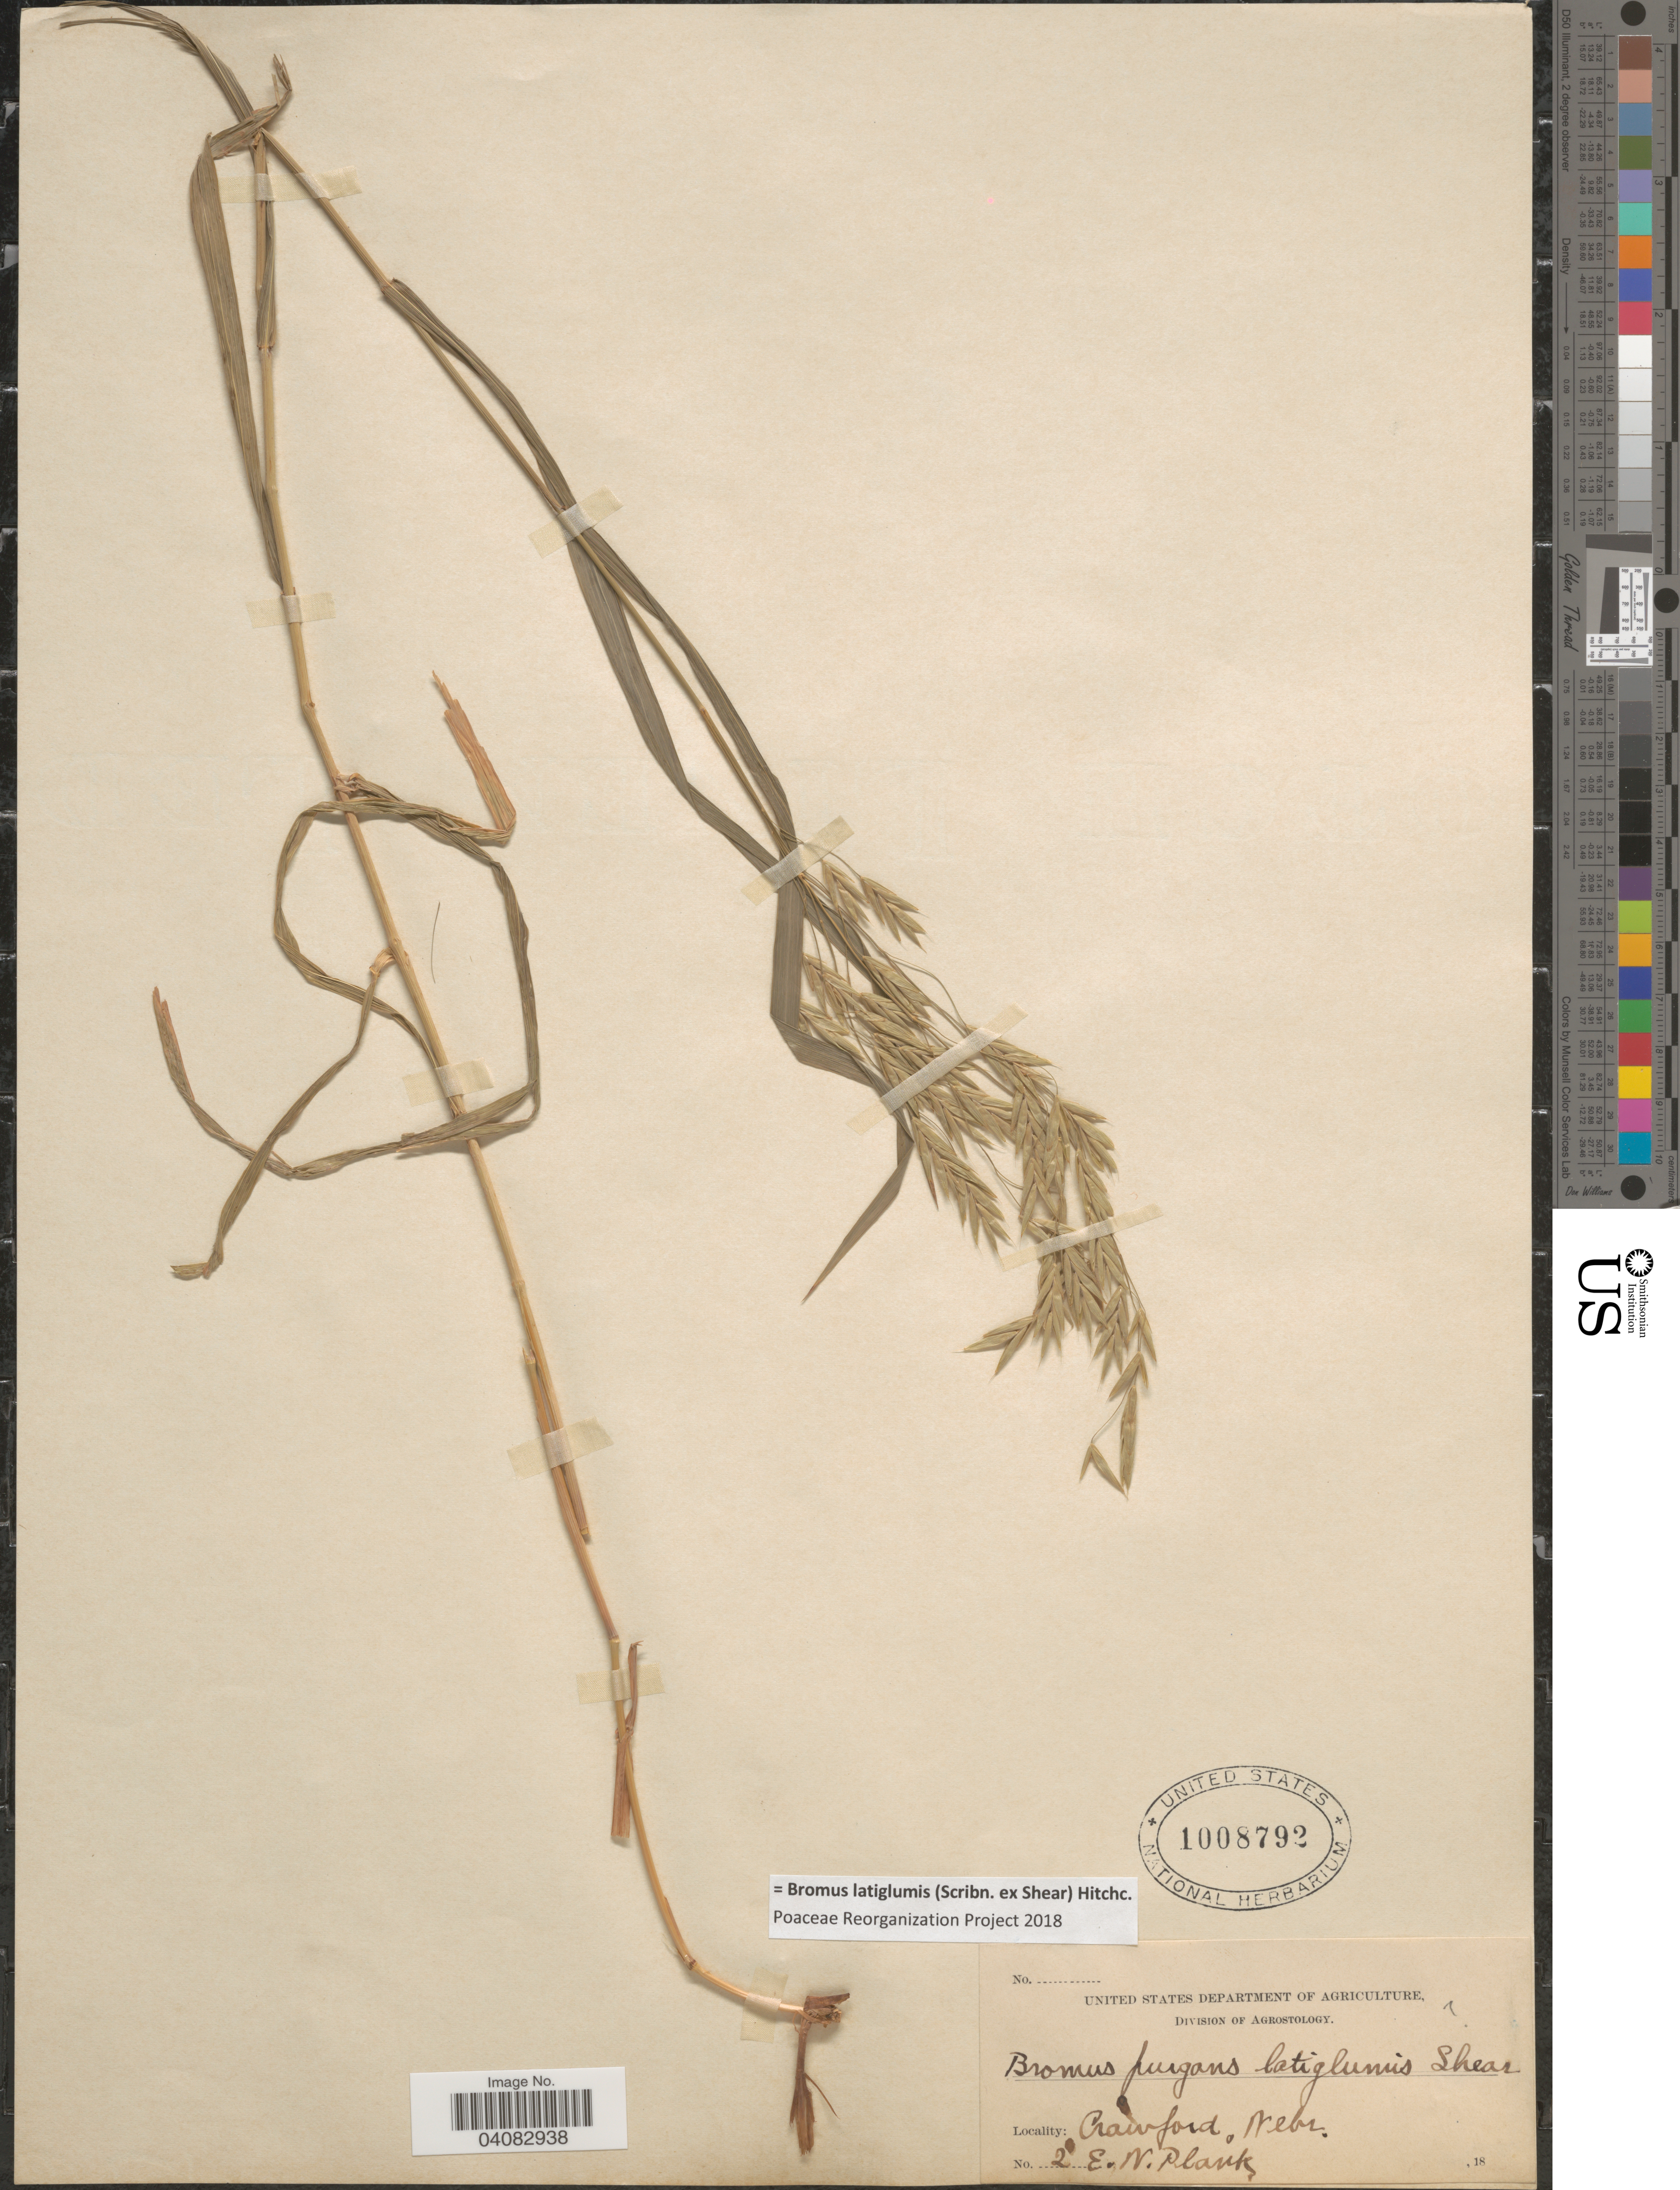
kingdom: Plantae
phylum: Tracheophyta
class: Liliopsida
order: Poales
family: Poaceae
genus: Bromus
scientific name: Bromus latiglumis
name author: (Scribn. ex Shear) Hitchc.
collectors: E. Plank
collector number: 2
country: United States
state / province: Nebraska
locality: Crawford.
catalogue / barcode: US 1008792